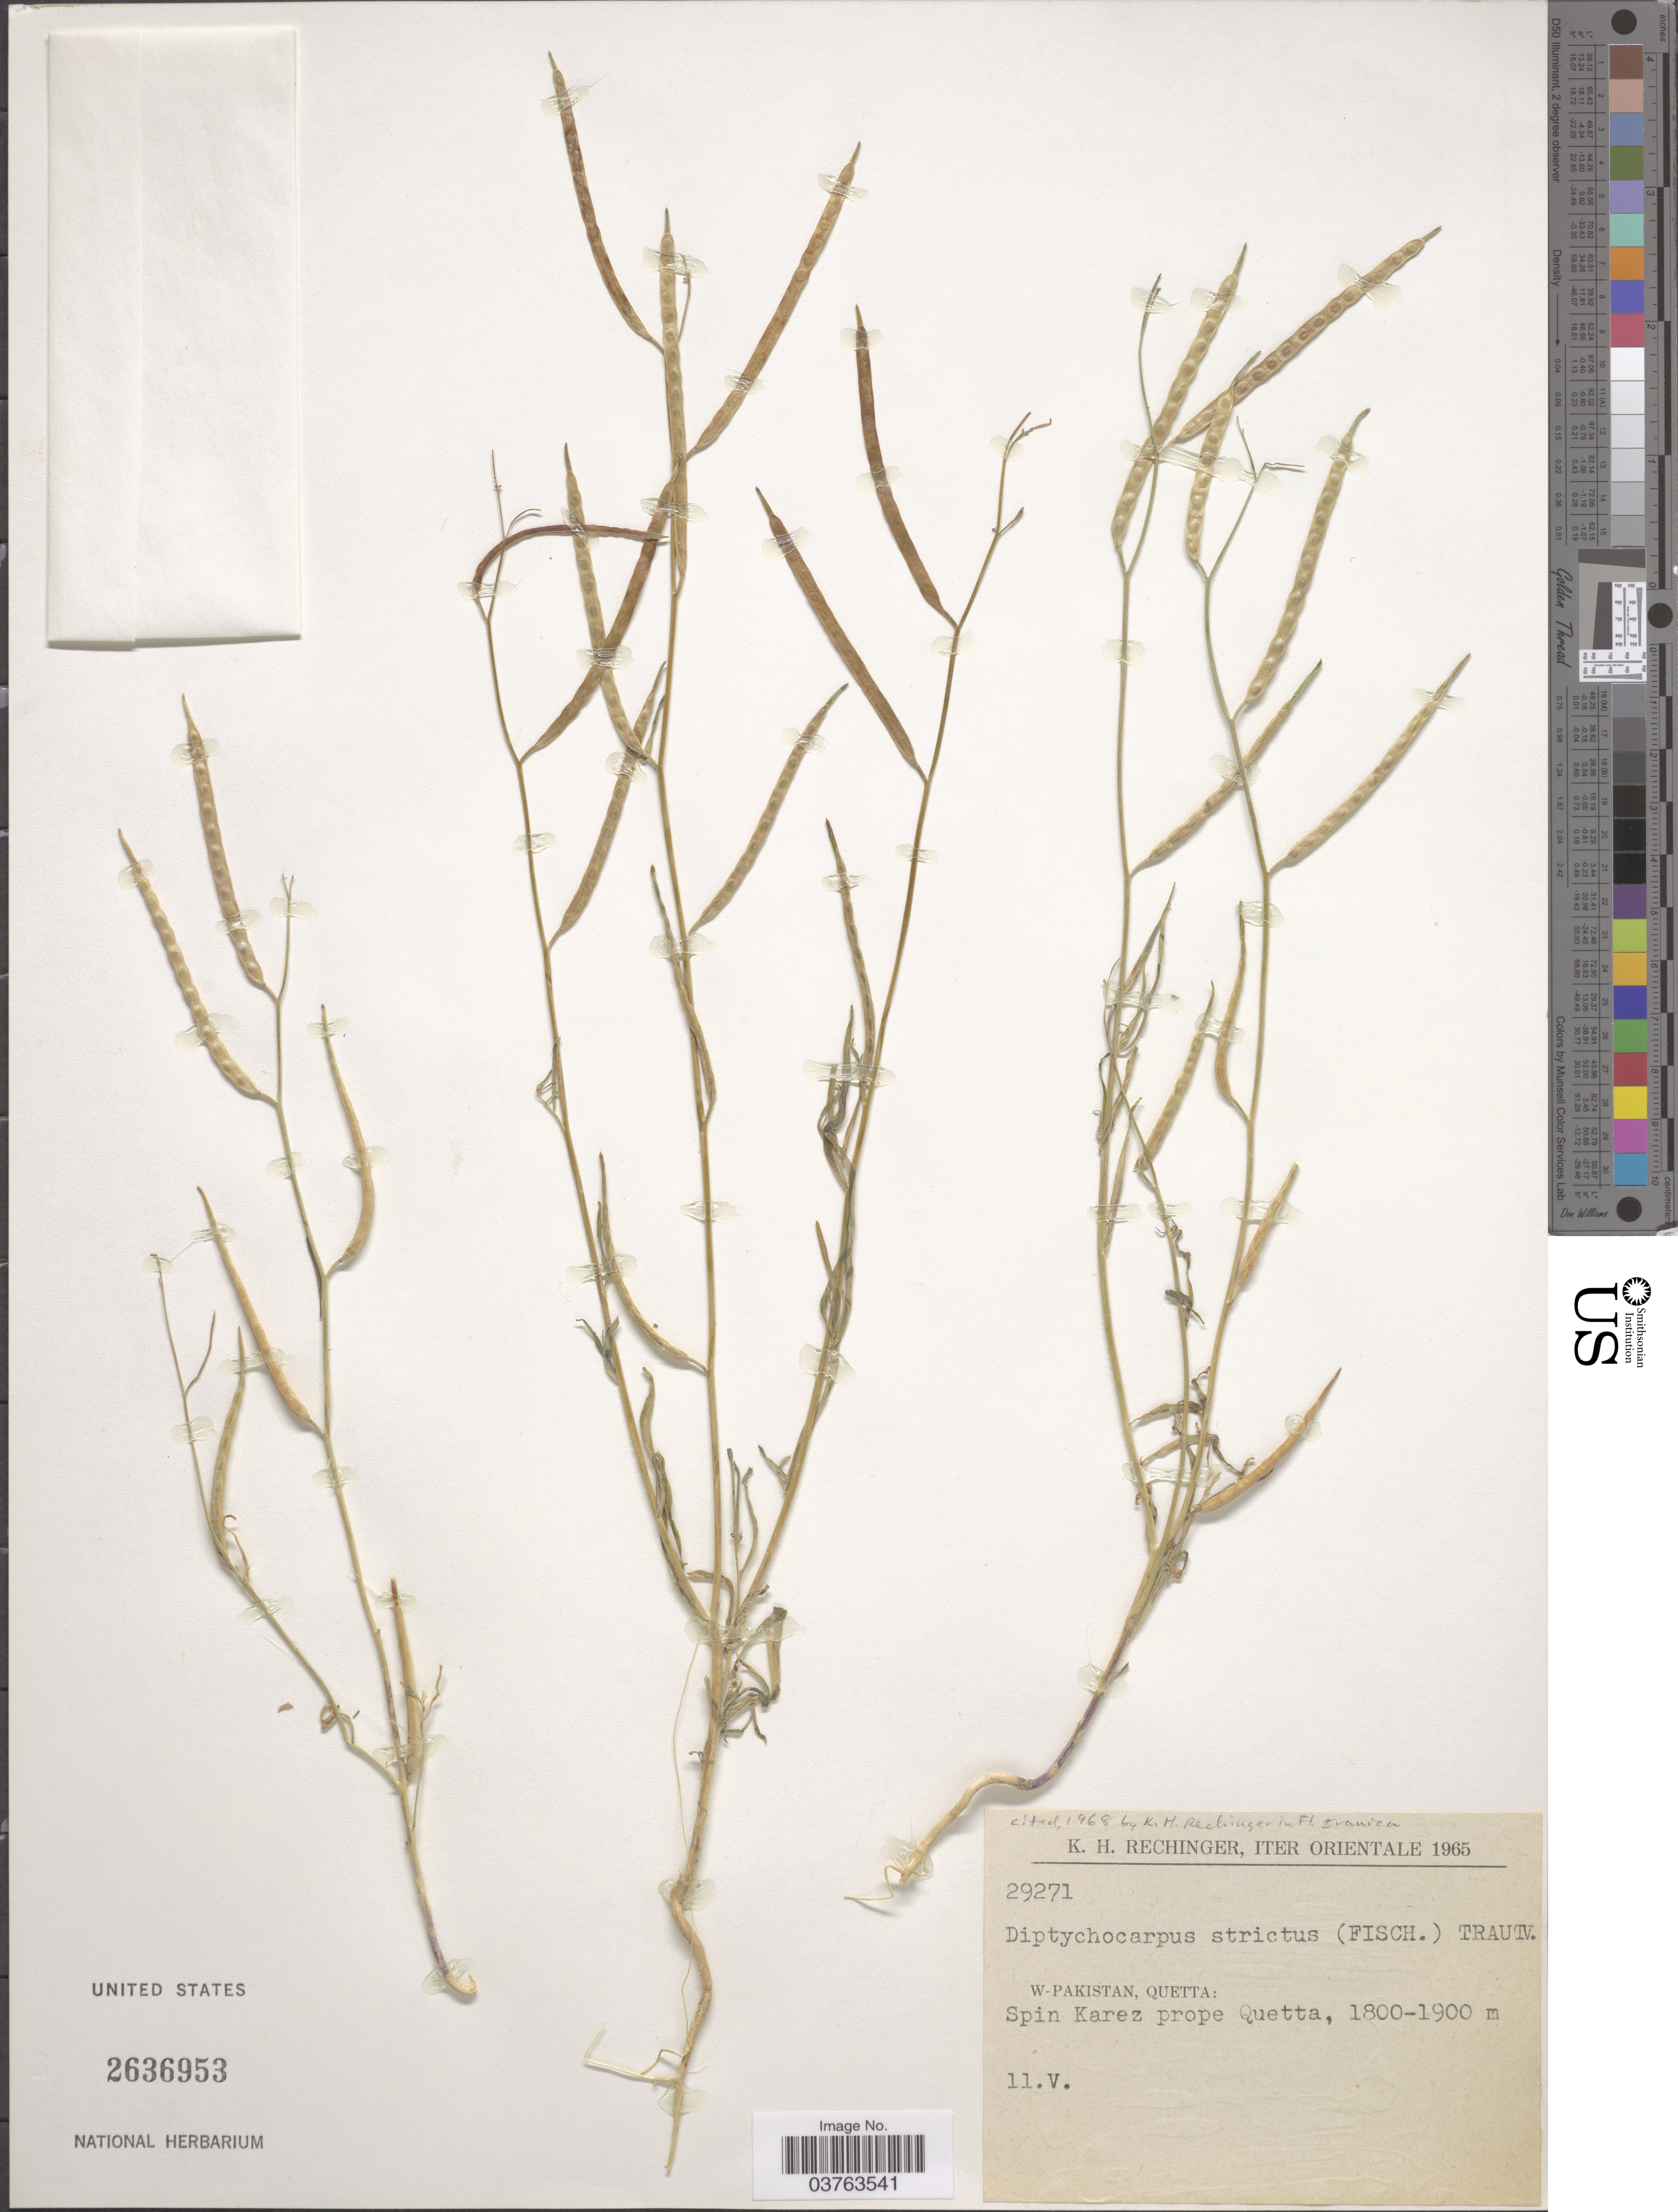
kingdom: Plantae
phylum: Tracheophyta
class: Magnoliopsida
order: Brassicales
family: Brassicaceae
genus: Diptychocarpus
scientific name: Diptychocarpus strictus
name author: (Fisch. ex M. Bieb.) Trautv.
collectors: K. H. Rechinger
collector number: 29271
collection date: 1965-05-11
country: Pakistan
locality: Orientale. W-Pakistan, Quetta. Spin Karez prope Quetta.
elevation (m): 1800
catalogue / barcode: US 2636953